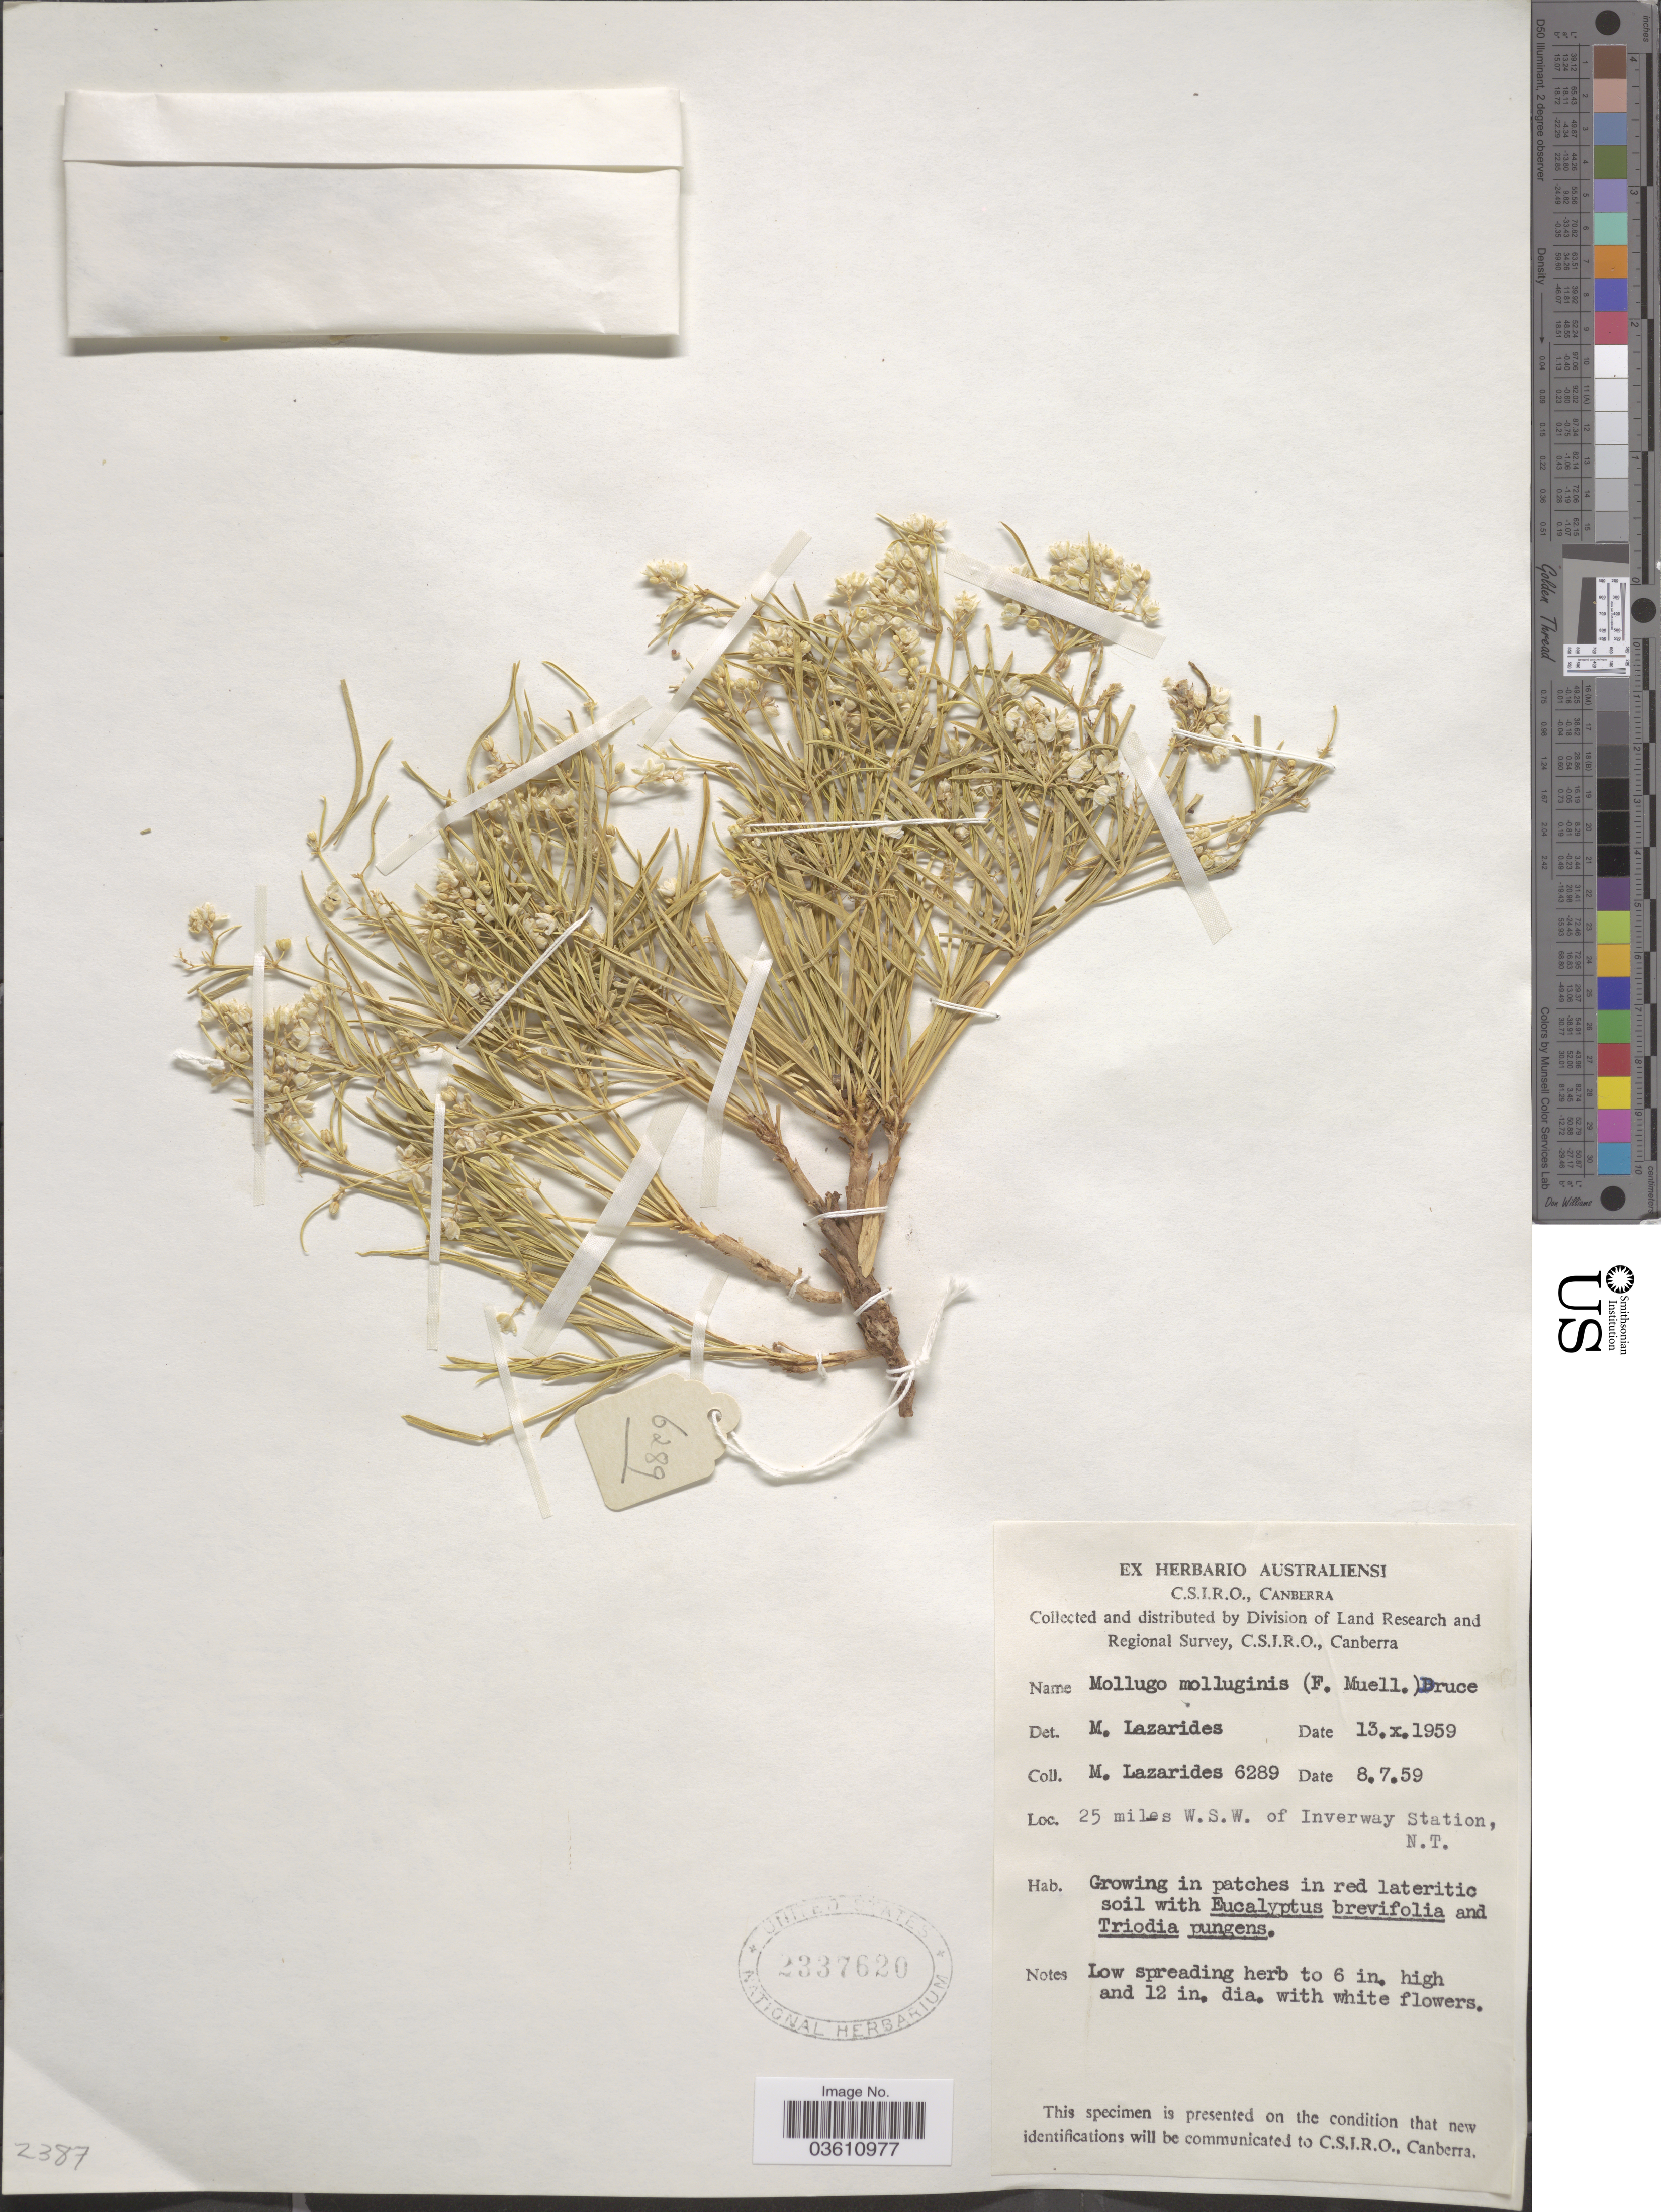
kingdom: Plantae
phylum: Tracheophyta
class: Magnoliopsida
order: Caryophyllales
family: Molluginaceae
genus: Trigastrotheca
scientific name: Trigastrotheca molluginea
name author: F. Muell.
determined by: Strong, Mark T., (BOT), Smithsonian Institution - National Museum of Natural History (UNITED STATES)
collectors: M. Lazarides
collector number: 6289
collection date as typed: Transcribed d/m/y: 8/7/59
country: Australia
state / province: Northern Territory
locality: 25 miles W.S.W. of Inverway Station, N.T.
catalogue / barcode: US 2337620